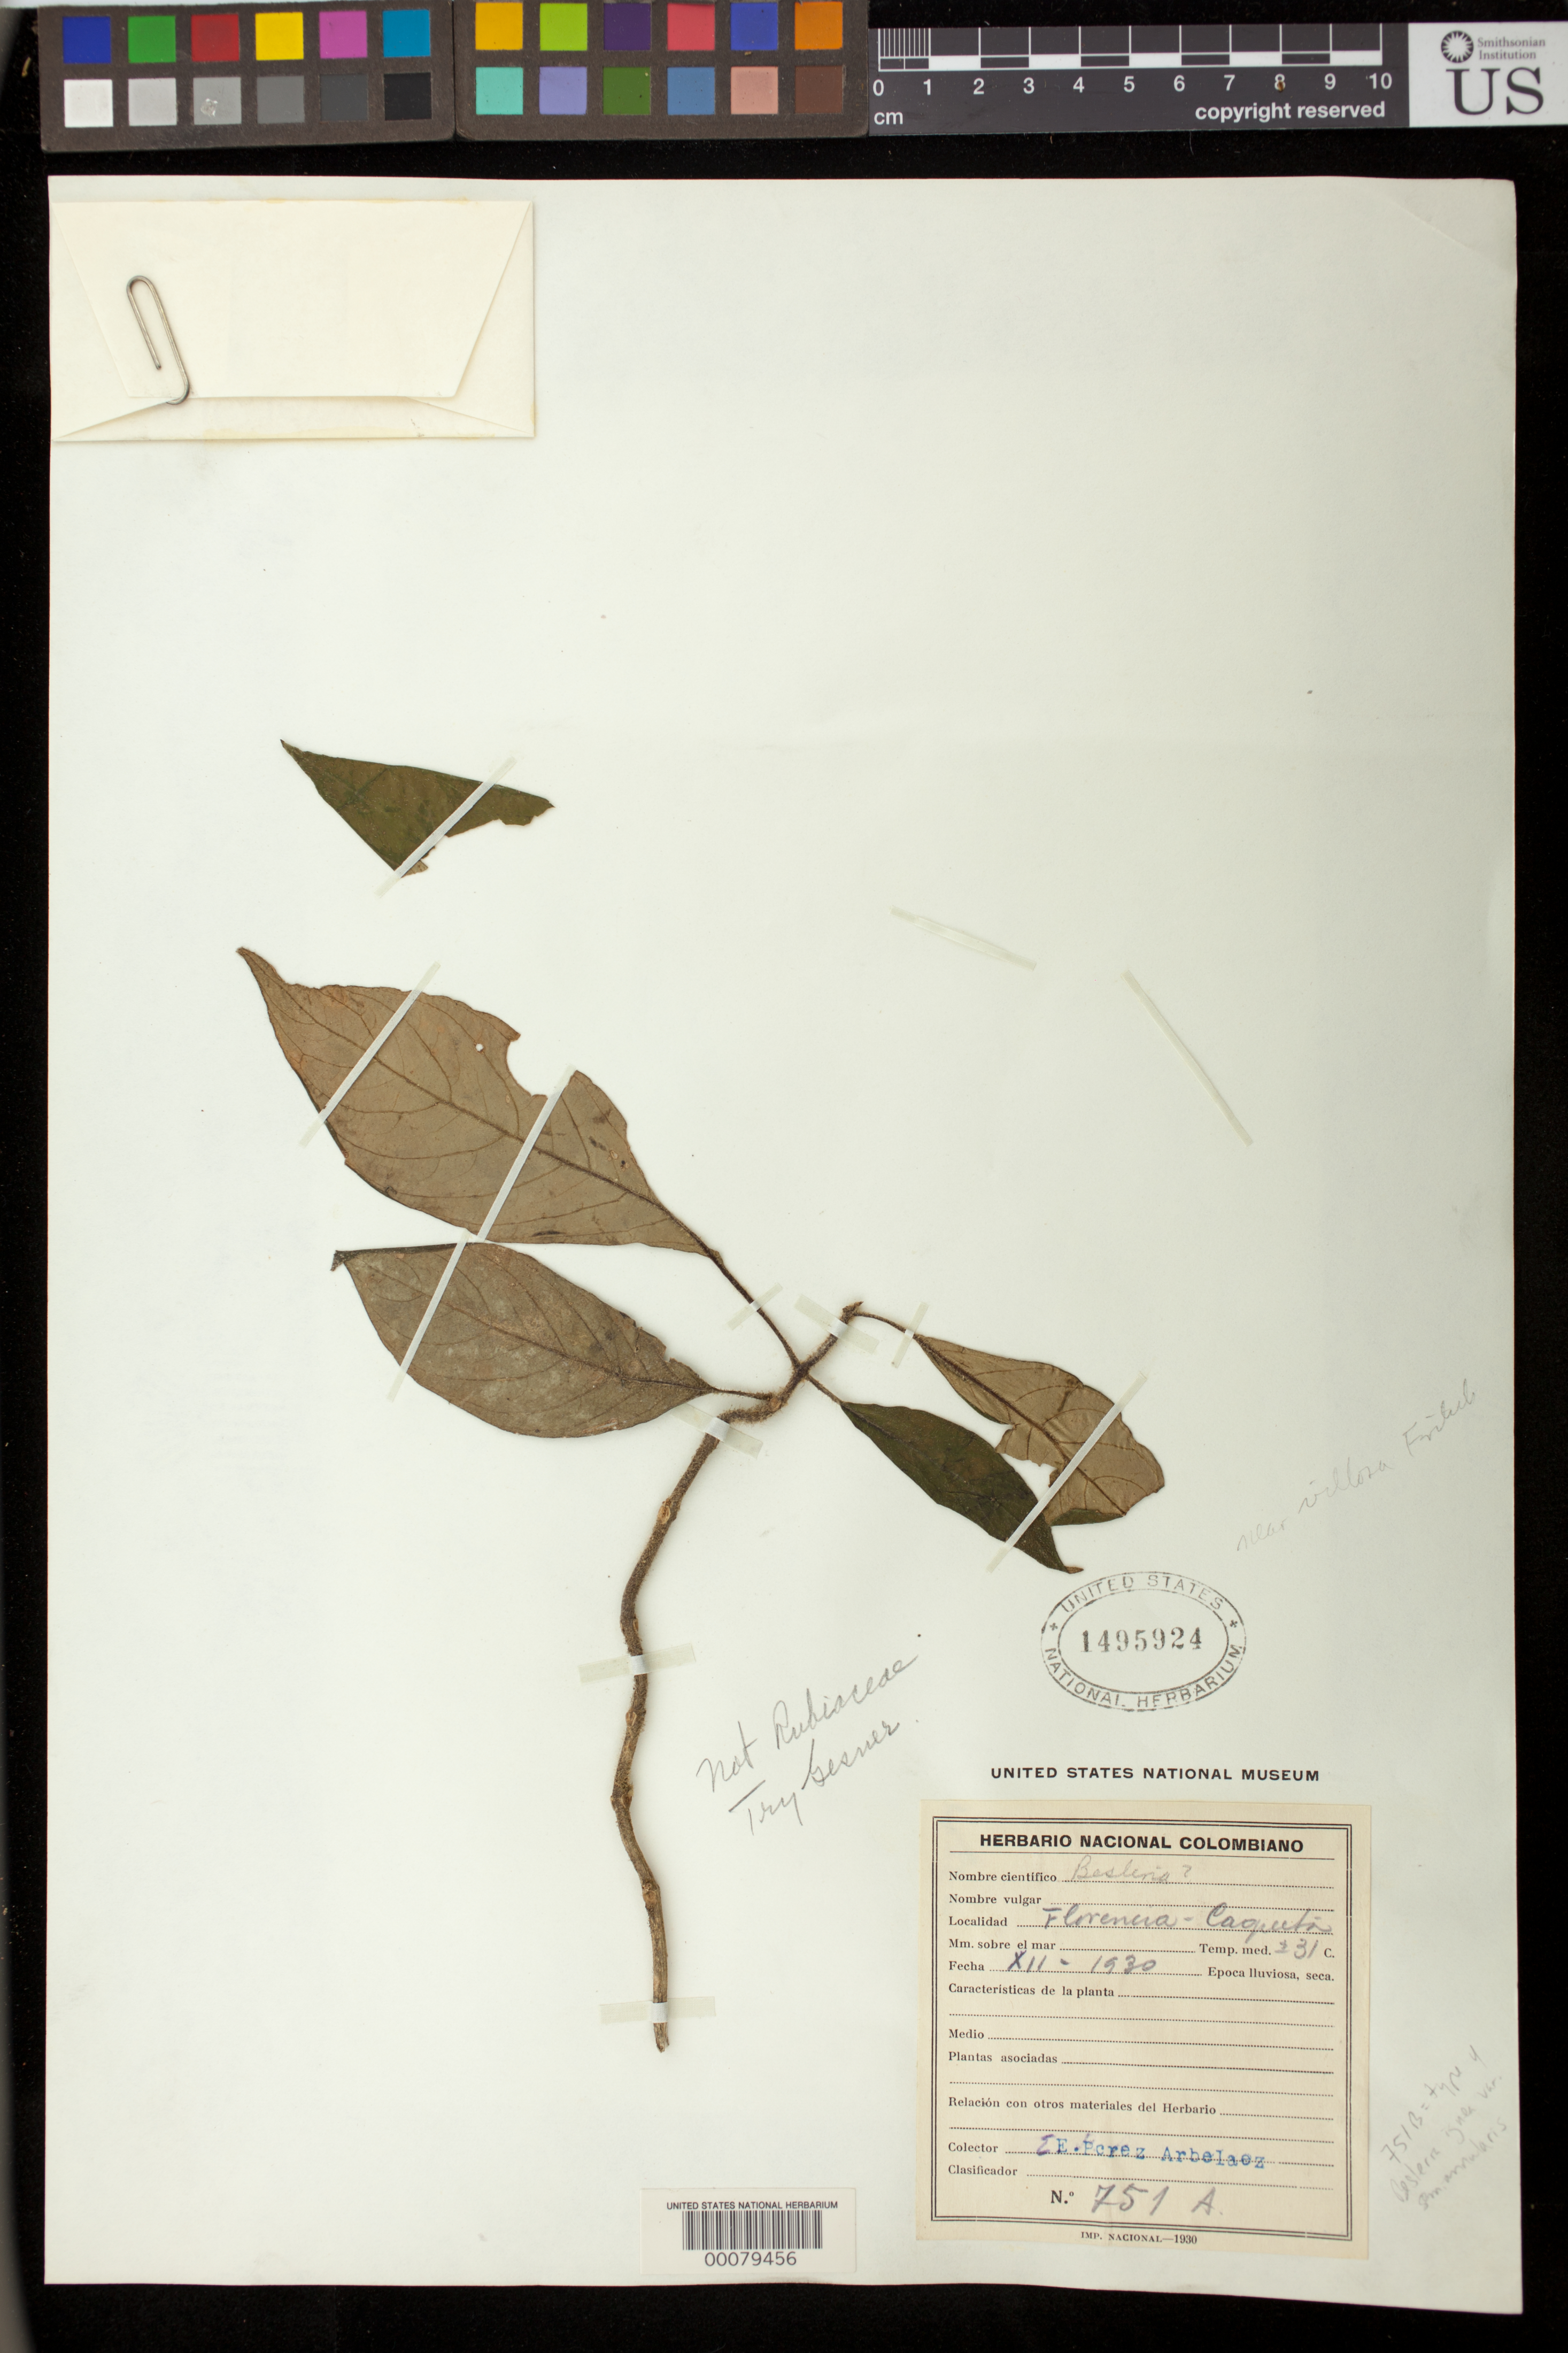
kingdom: Plantae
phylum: Tracheophyta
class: Magnoliopsida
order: Lamiales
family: Gesneriaceae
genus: Besleria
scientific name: Besleria sp.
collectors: E. Pérez Arbeláez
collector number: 751 A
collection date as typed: Dec 1930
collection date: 1930-12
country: Colombia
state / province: Caquetá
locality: Florencia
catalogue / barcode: US 1495924